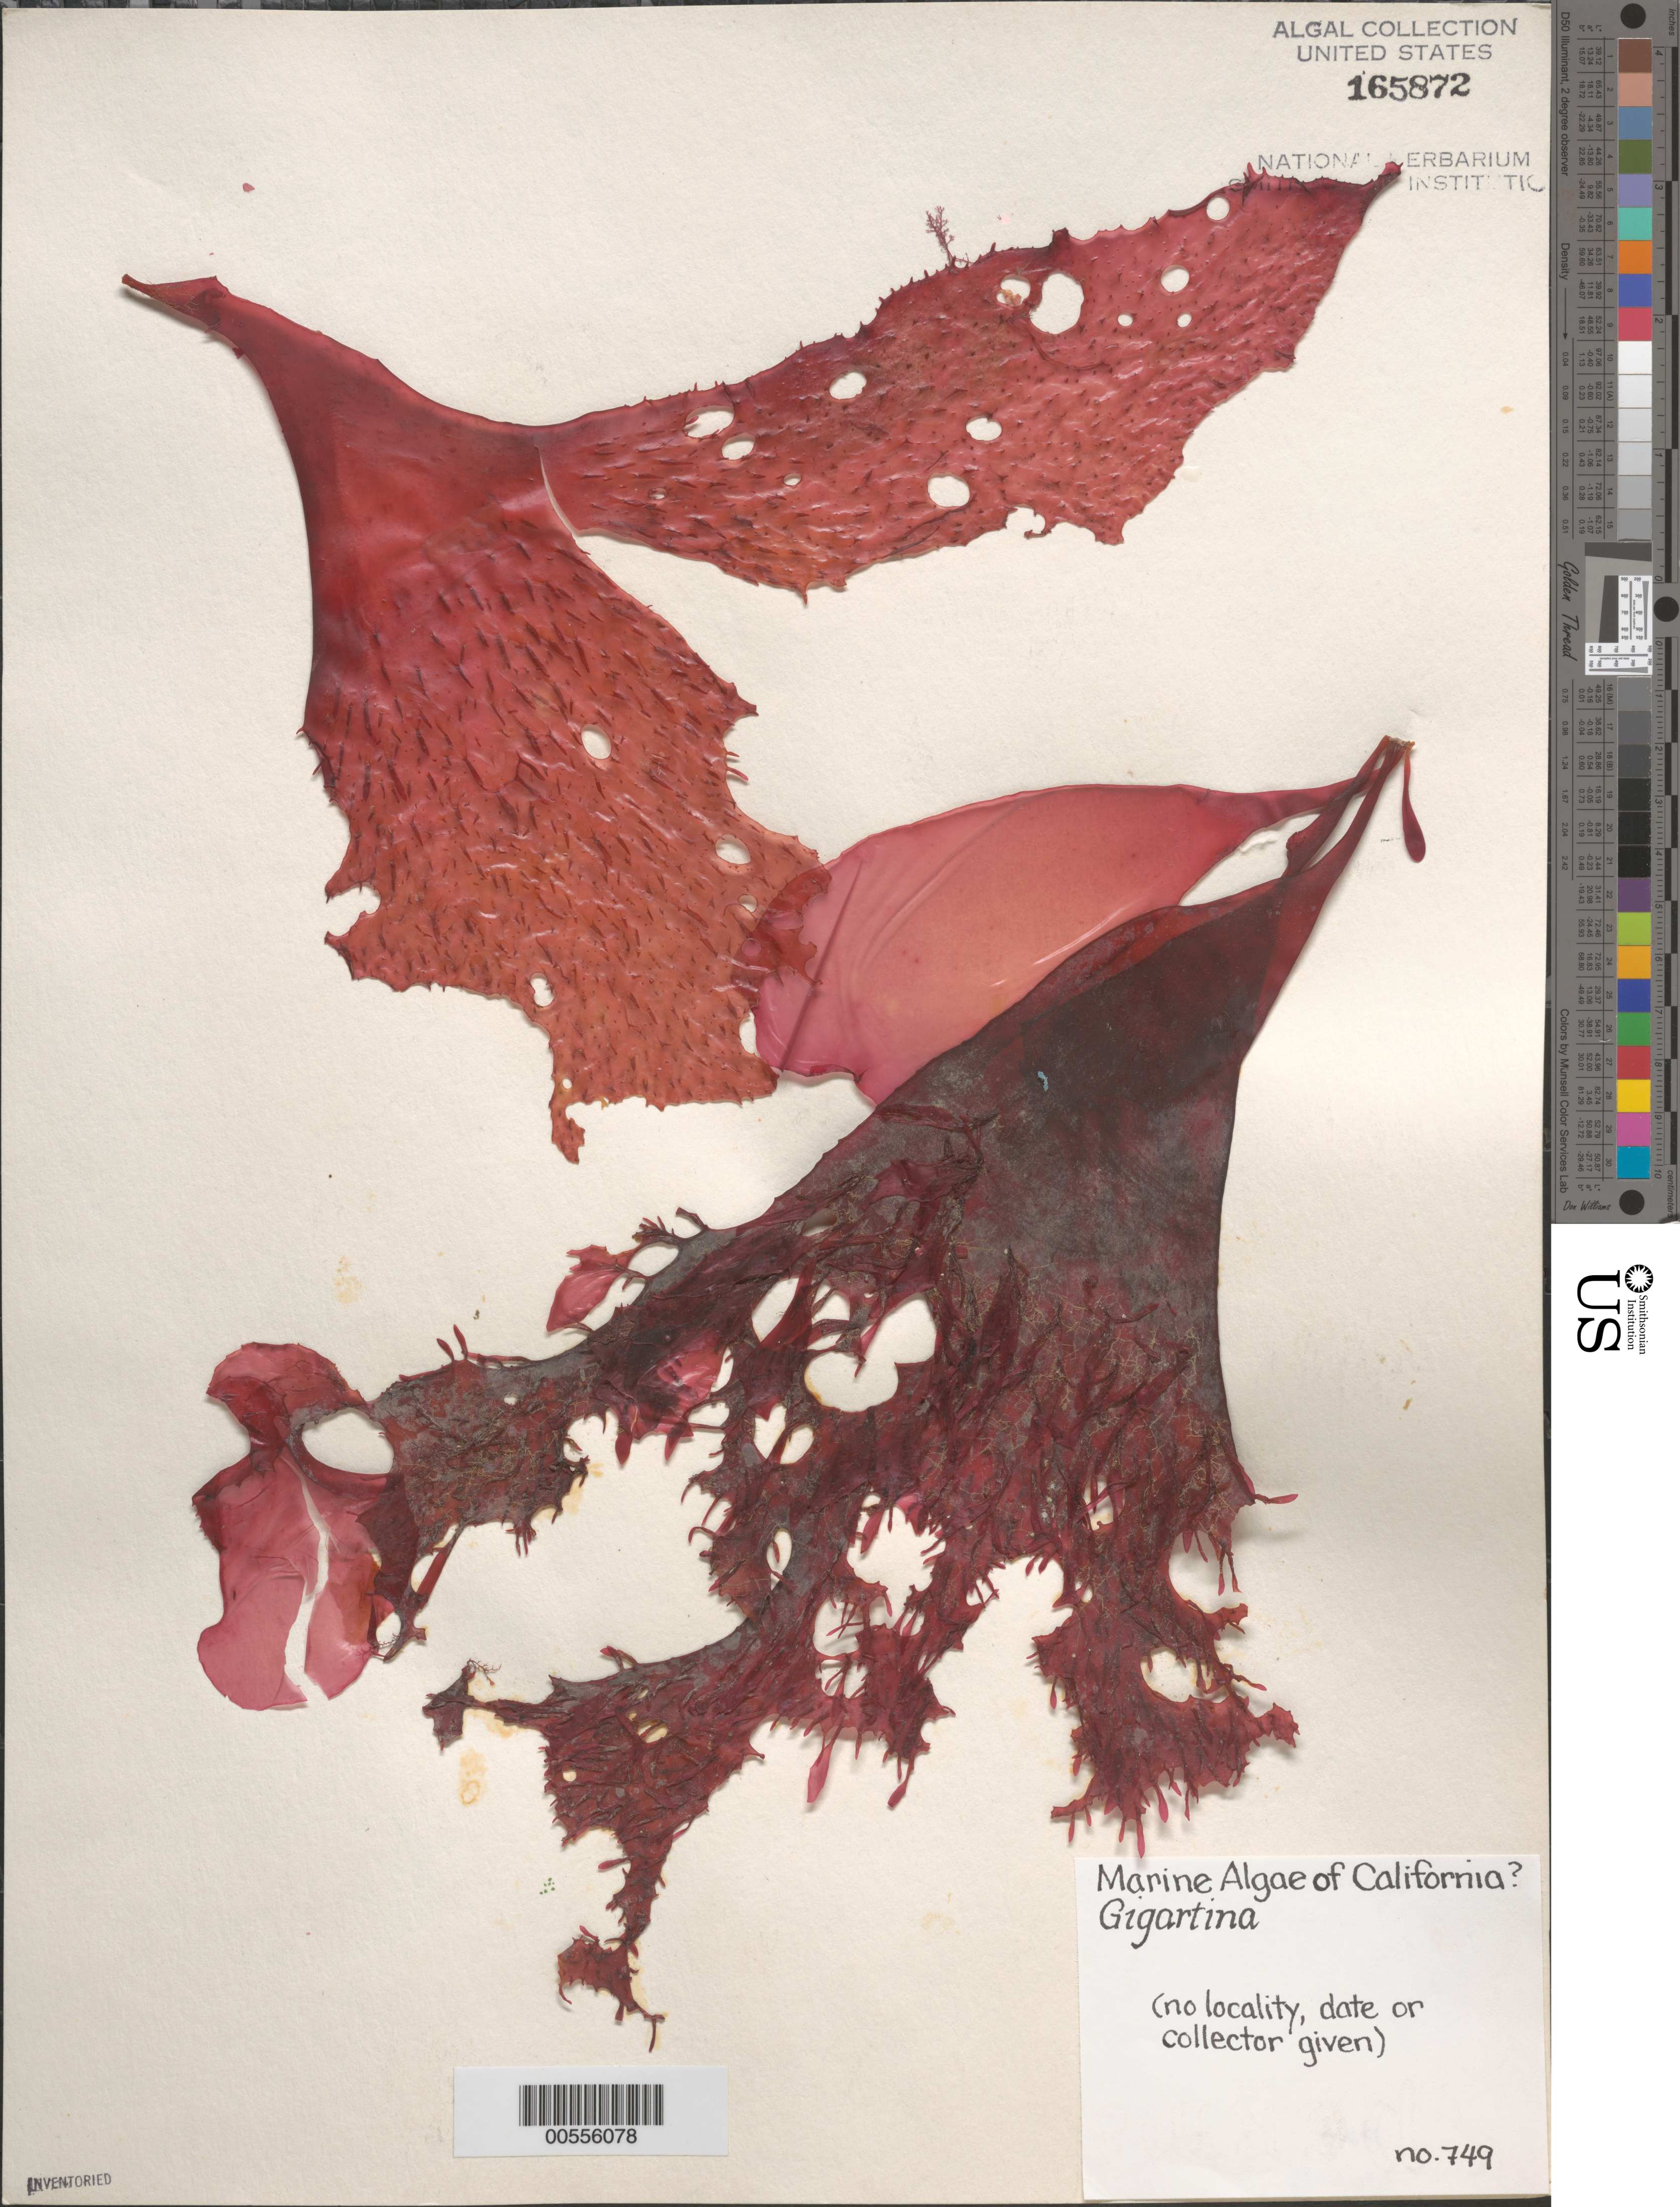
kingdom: Plantae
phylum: Rhodophyta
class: Florideophyceae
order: Gigartinales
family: Gigartinaceae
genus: Gigartina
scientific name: Gigartina sp.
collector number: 749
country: United States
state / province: California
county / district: San Diego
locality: False Bay, San Diego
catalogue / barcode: US 165872